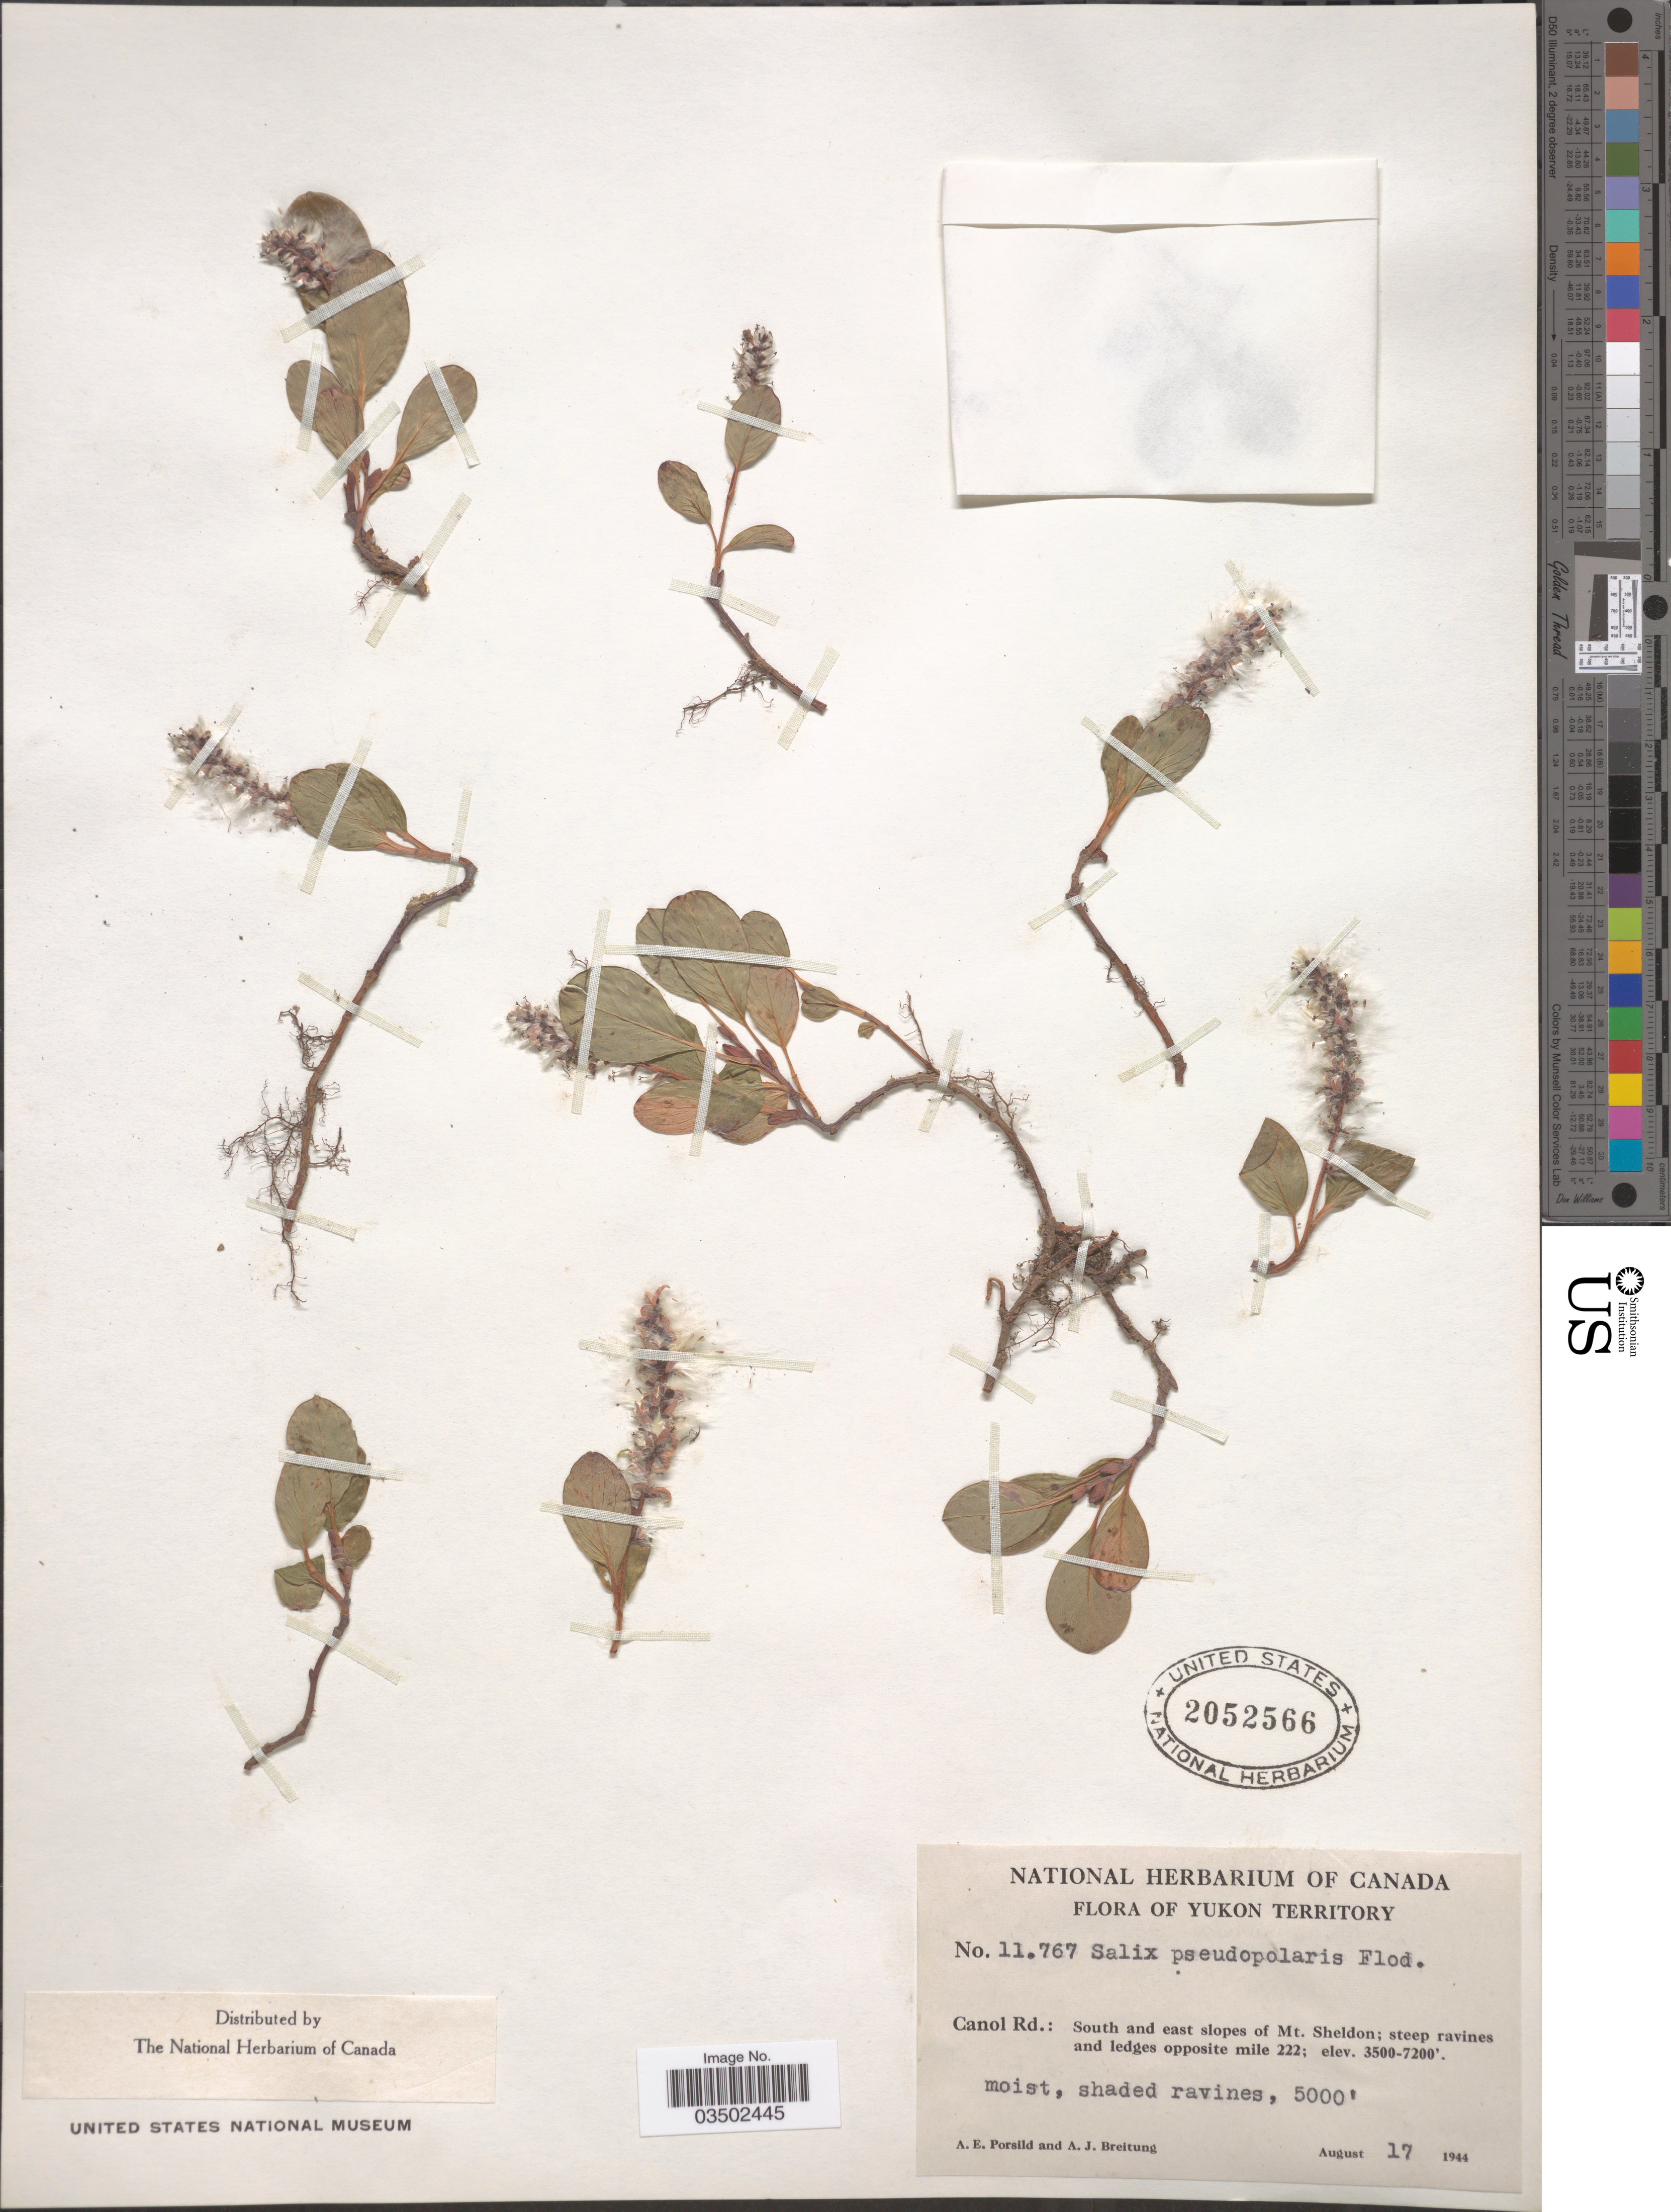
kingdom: Plantae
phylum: Tracheophyta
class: Magnoliopsida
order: Malpighiales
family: Salicaceae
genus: Salix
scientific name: Salix polaris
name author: Wahlenb.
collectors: A. E. Porsild & A. Breitung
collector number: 11767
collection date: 1944-08-17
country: Canada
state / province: Yukon Territory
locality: Canol Rd.: South and east slopes of Mt. Sheldon; opposite mile 222. Shaded ravines.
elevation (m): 1524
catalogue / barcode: US 2052566